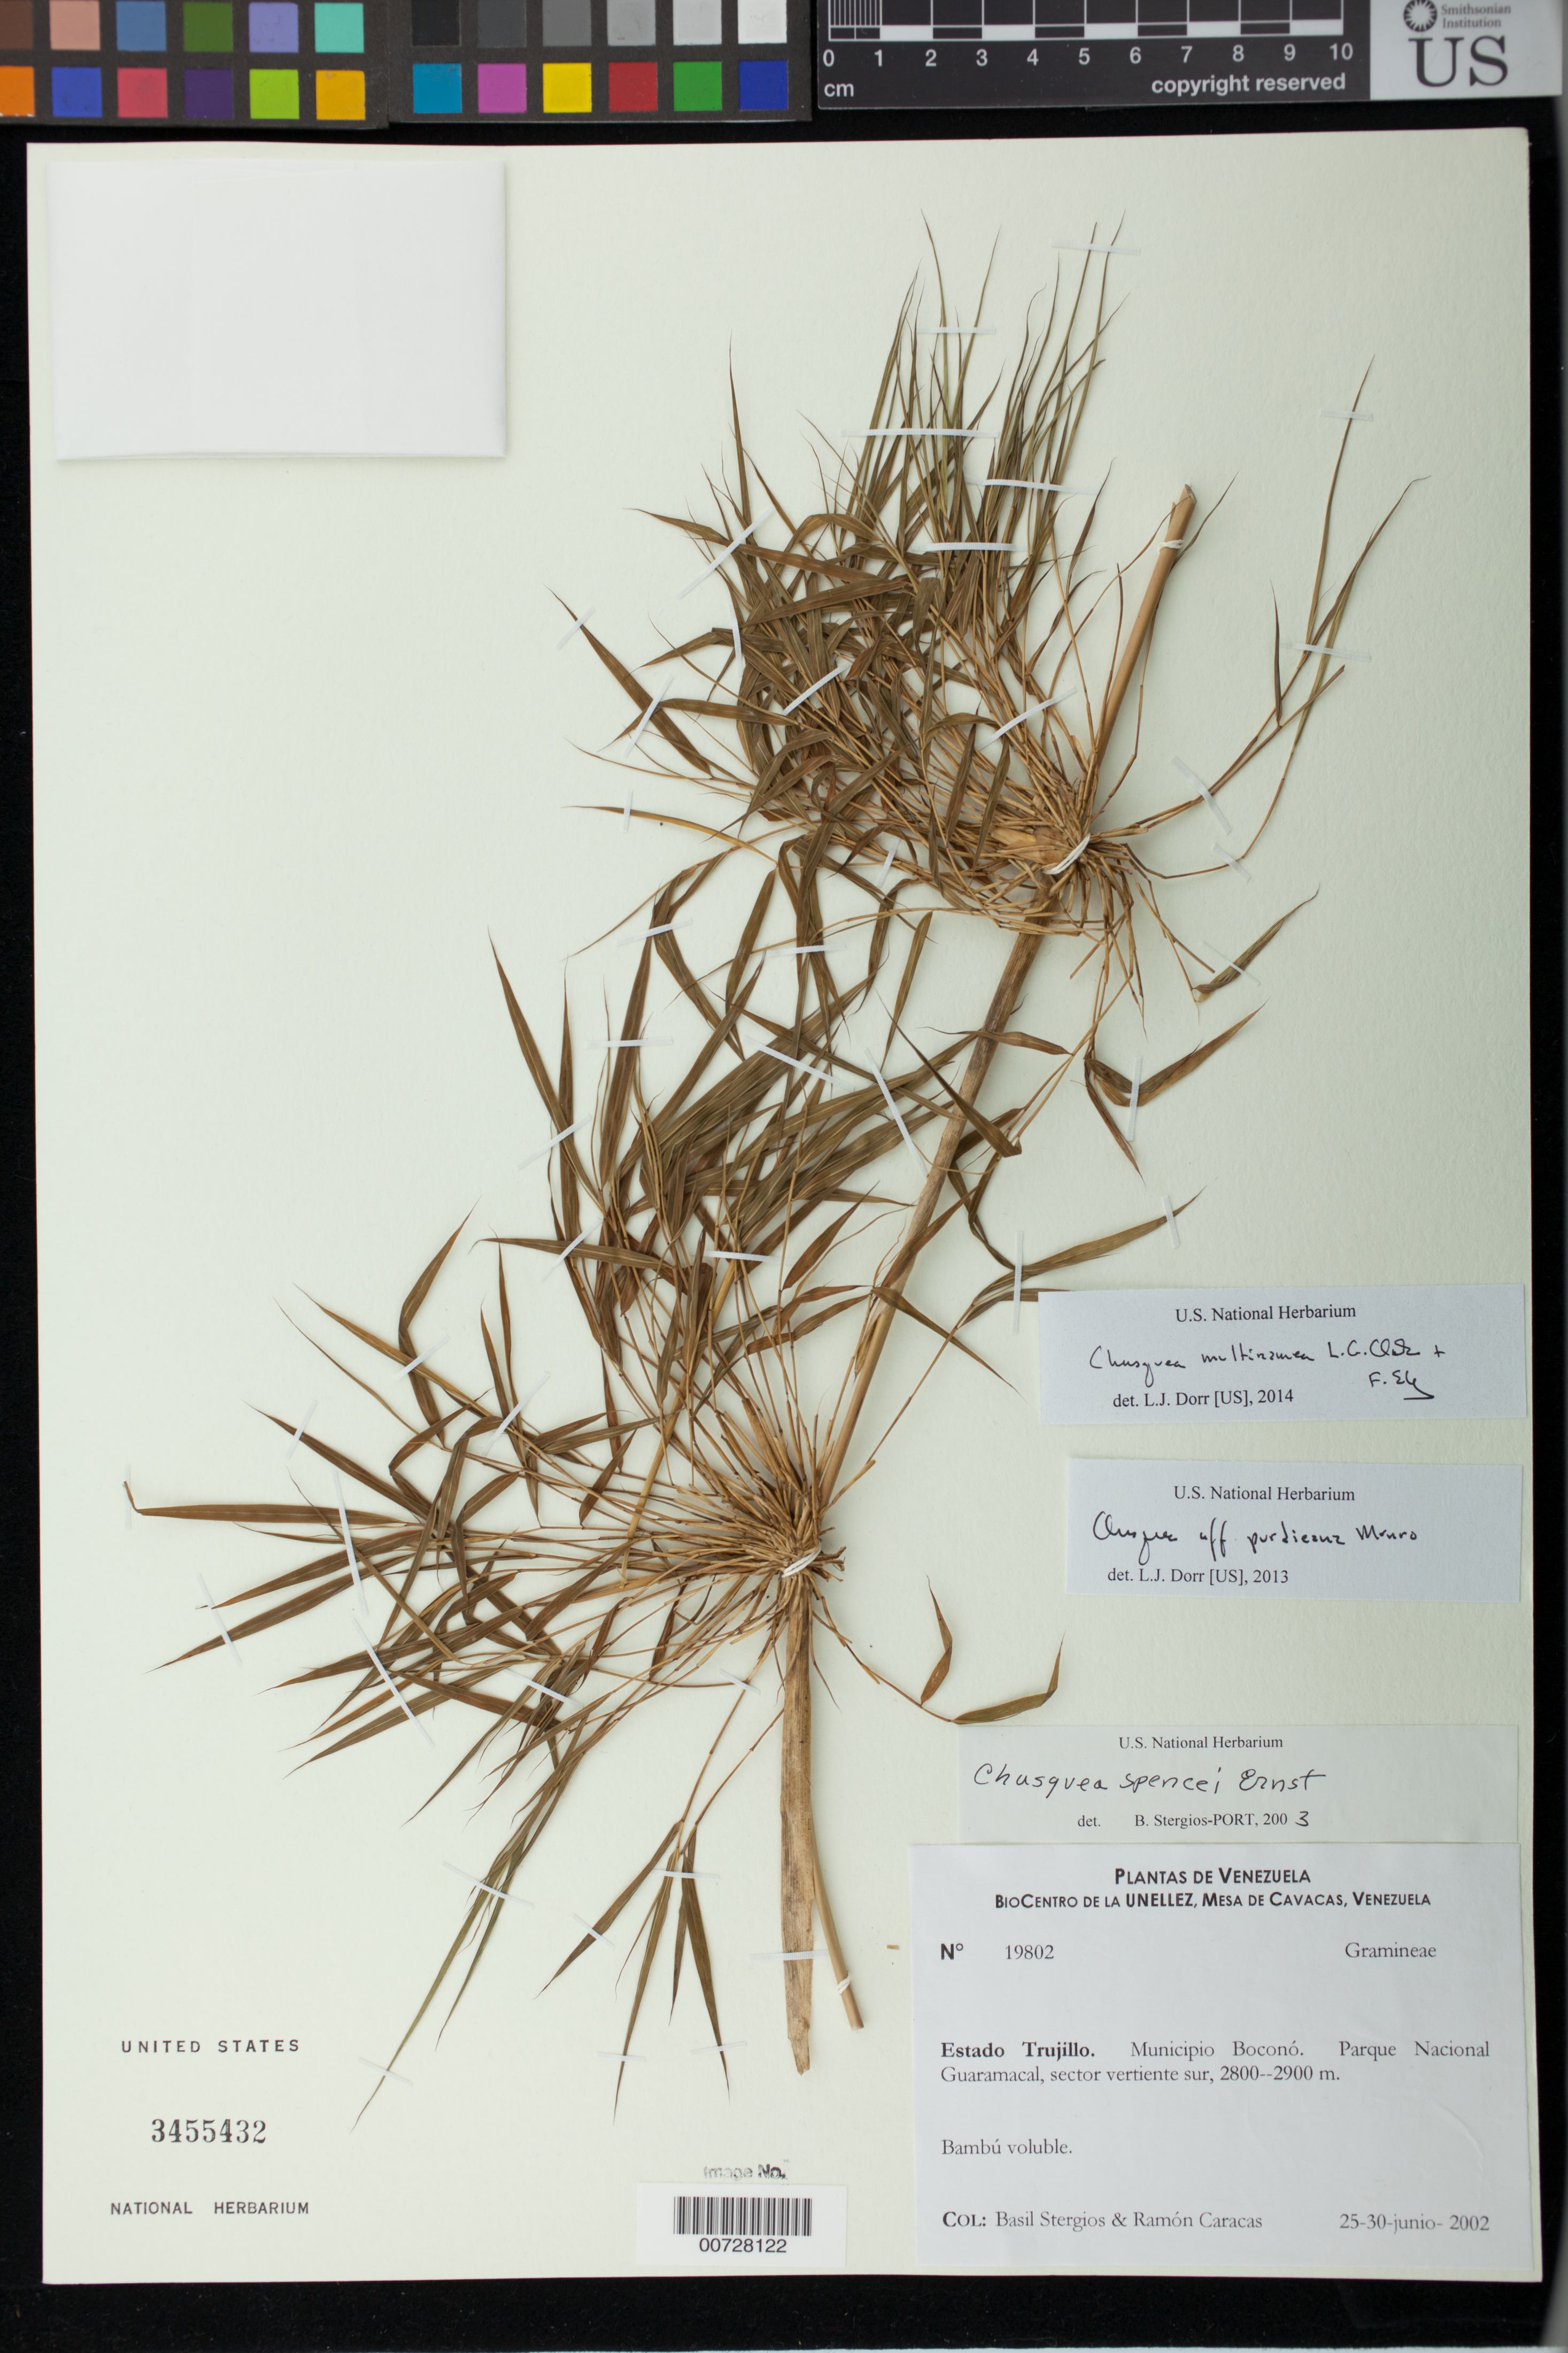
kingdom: Plantae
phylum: Tracheophyta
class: Liliopsida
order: Poales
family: Poaceae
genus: Chusquea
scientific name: Chusquea multiramea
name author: L.G. Clark & Ely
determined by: Dorr, L. J., (BOT), Smithsonian Institution - National Museum of Natural History (UNITED STATES)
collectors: B. G. Stergios & R. Caracas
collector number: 19802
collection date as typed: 25 Jun 2002 to 30 Jun 2002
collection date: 2002-06-25/2002-06-30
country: Venezuela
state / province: Trujillo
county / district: Boconó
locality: Parque Nacional Guaramacal, vertiente sur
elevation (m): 2800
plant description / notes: PORT, US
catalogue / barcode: US 3455432